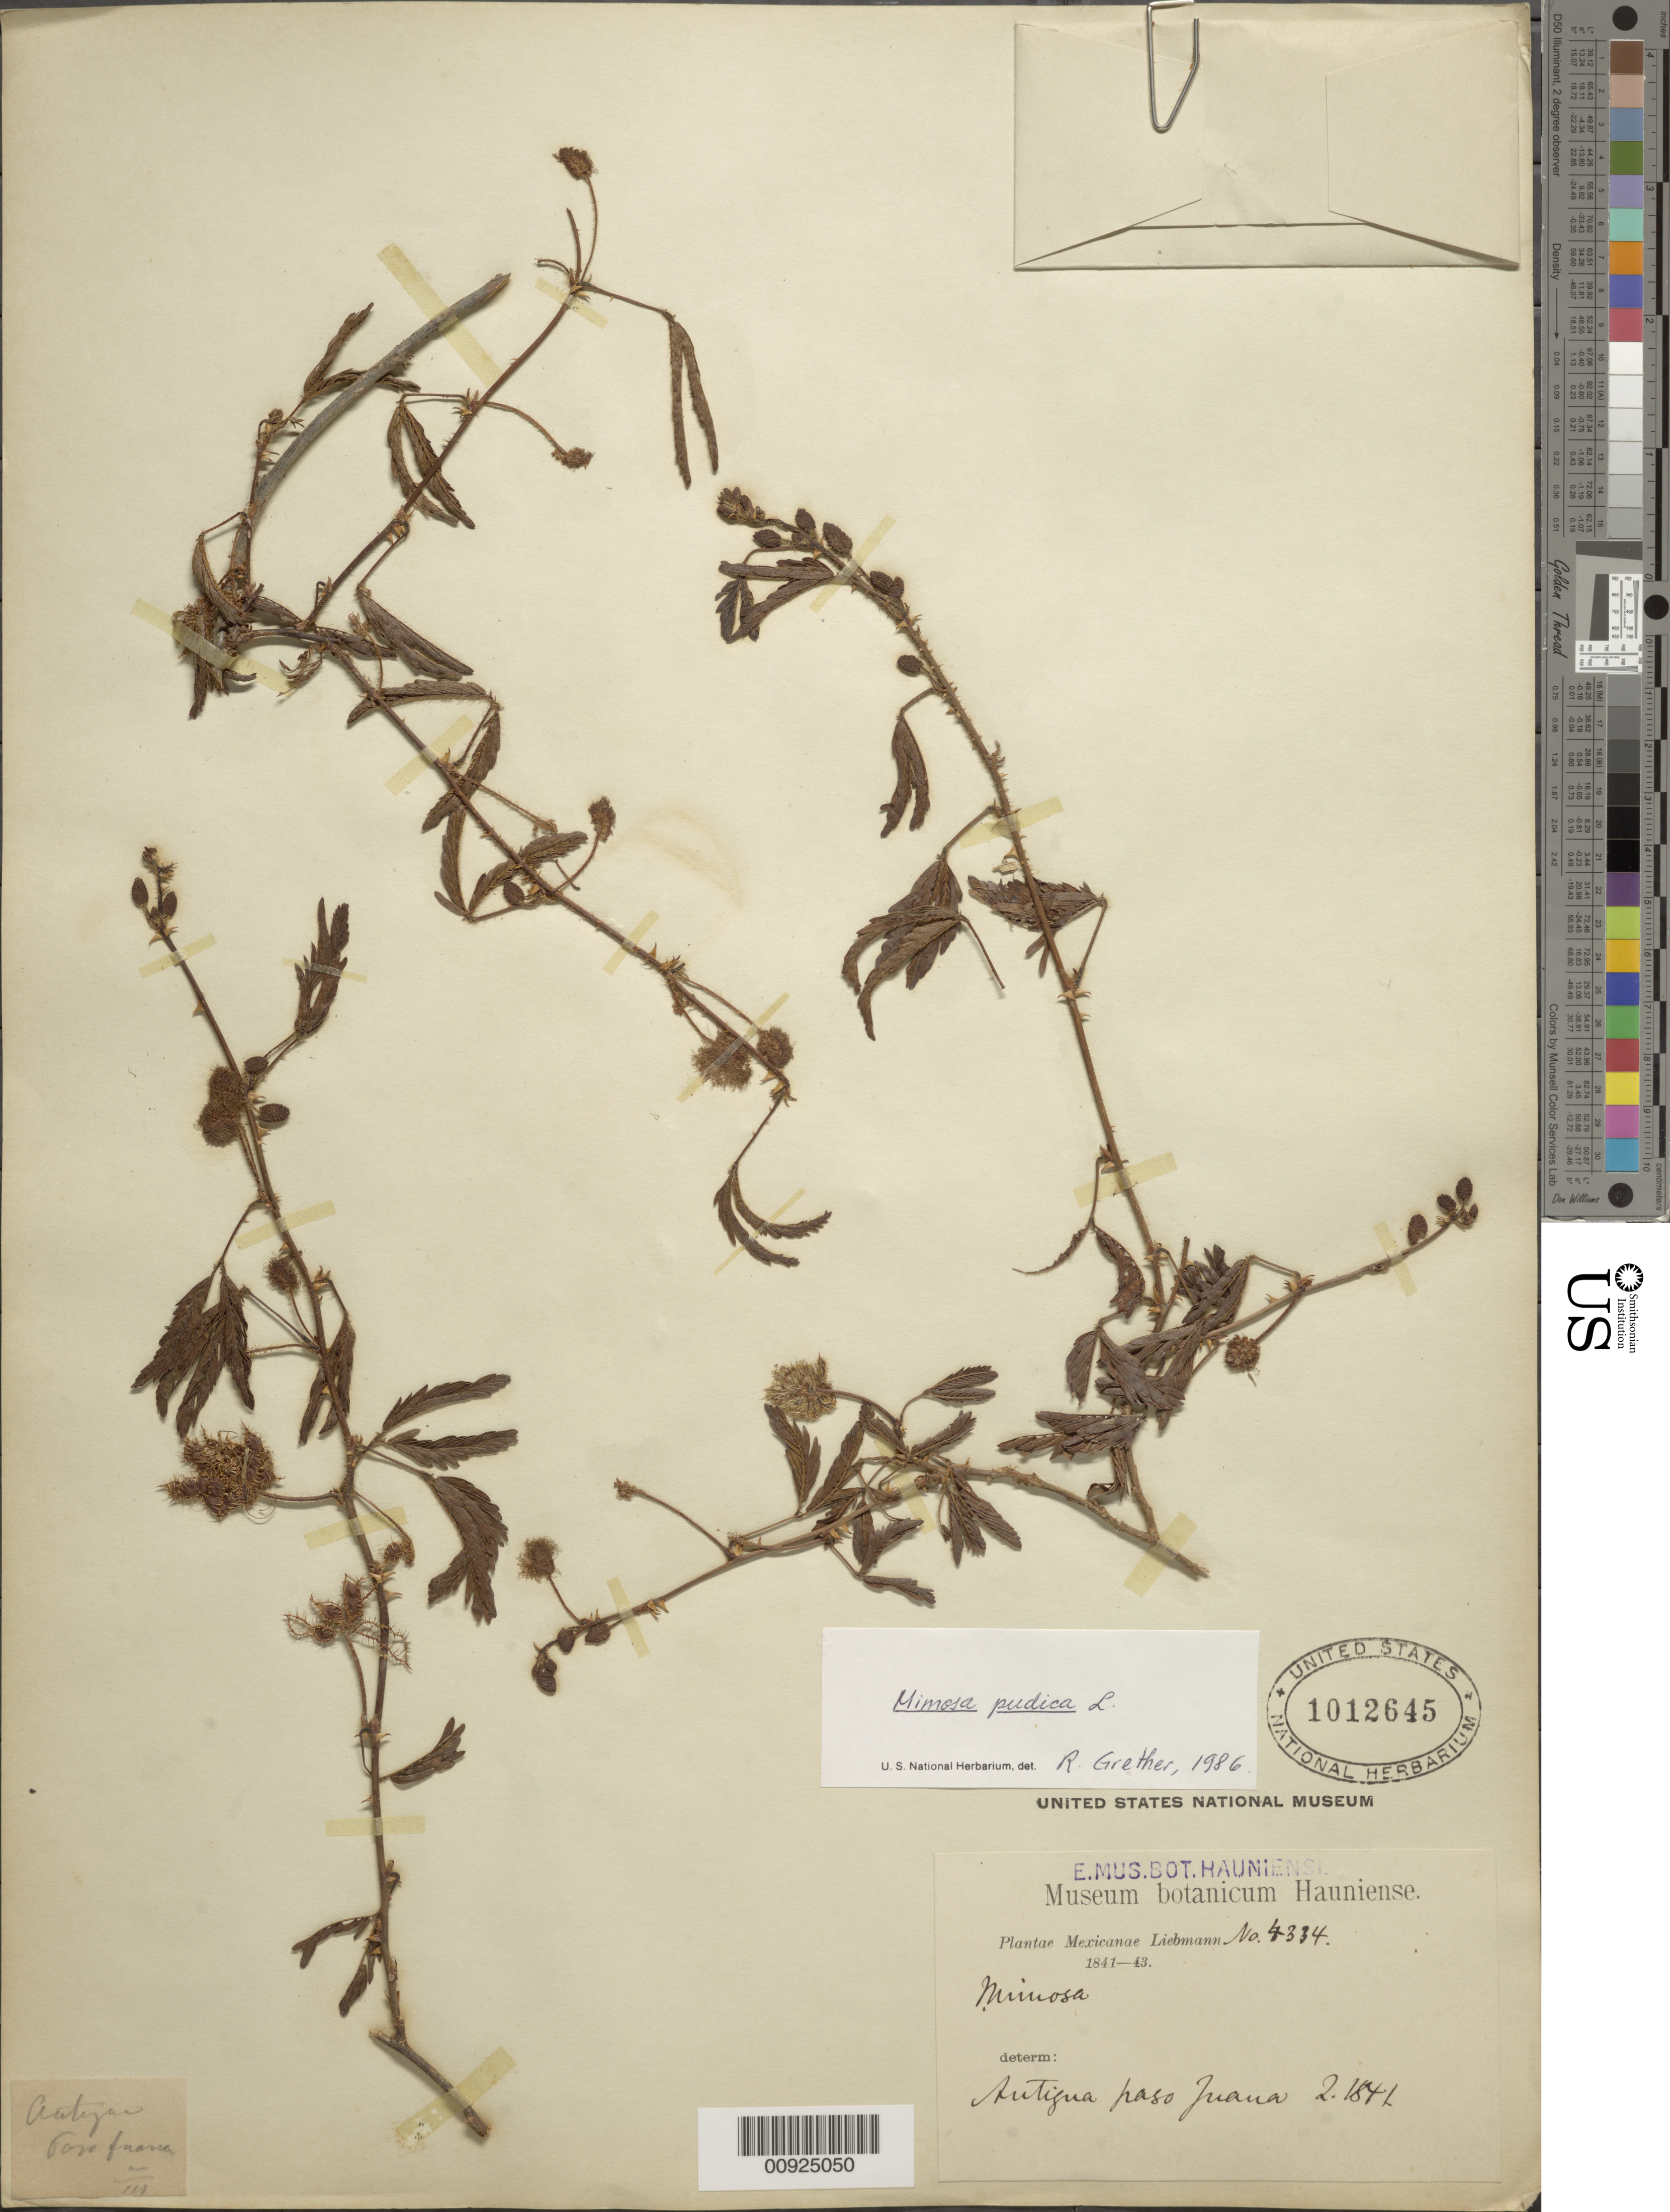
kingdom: Plantae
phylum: Tracheophyta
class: Magnoliopsida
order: Fabales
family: Fabaceae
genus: Mimosa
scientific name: Mimosa pudica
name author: L.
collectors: F. M. Liebmann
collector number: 4334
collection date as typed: Feb 1841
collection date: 1841-02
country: Mexico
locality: Antigua paso Juana.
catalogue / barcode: US 1012645